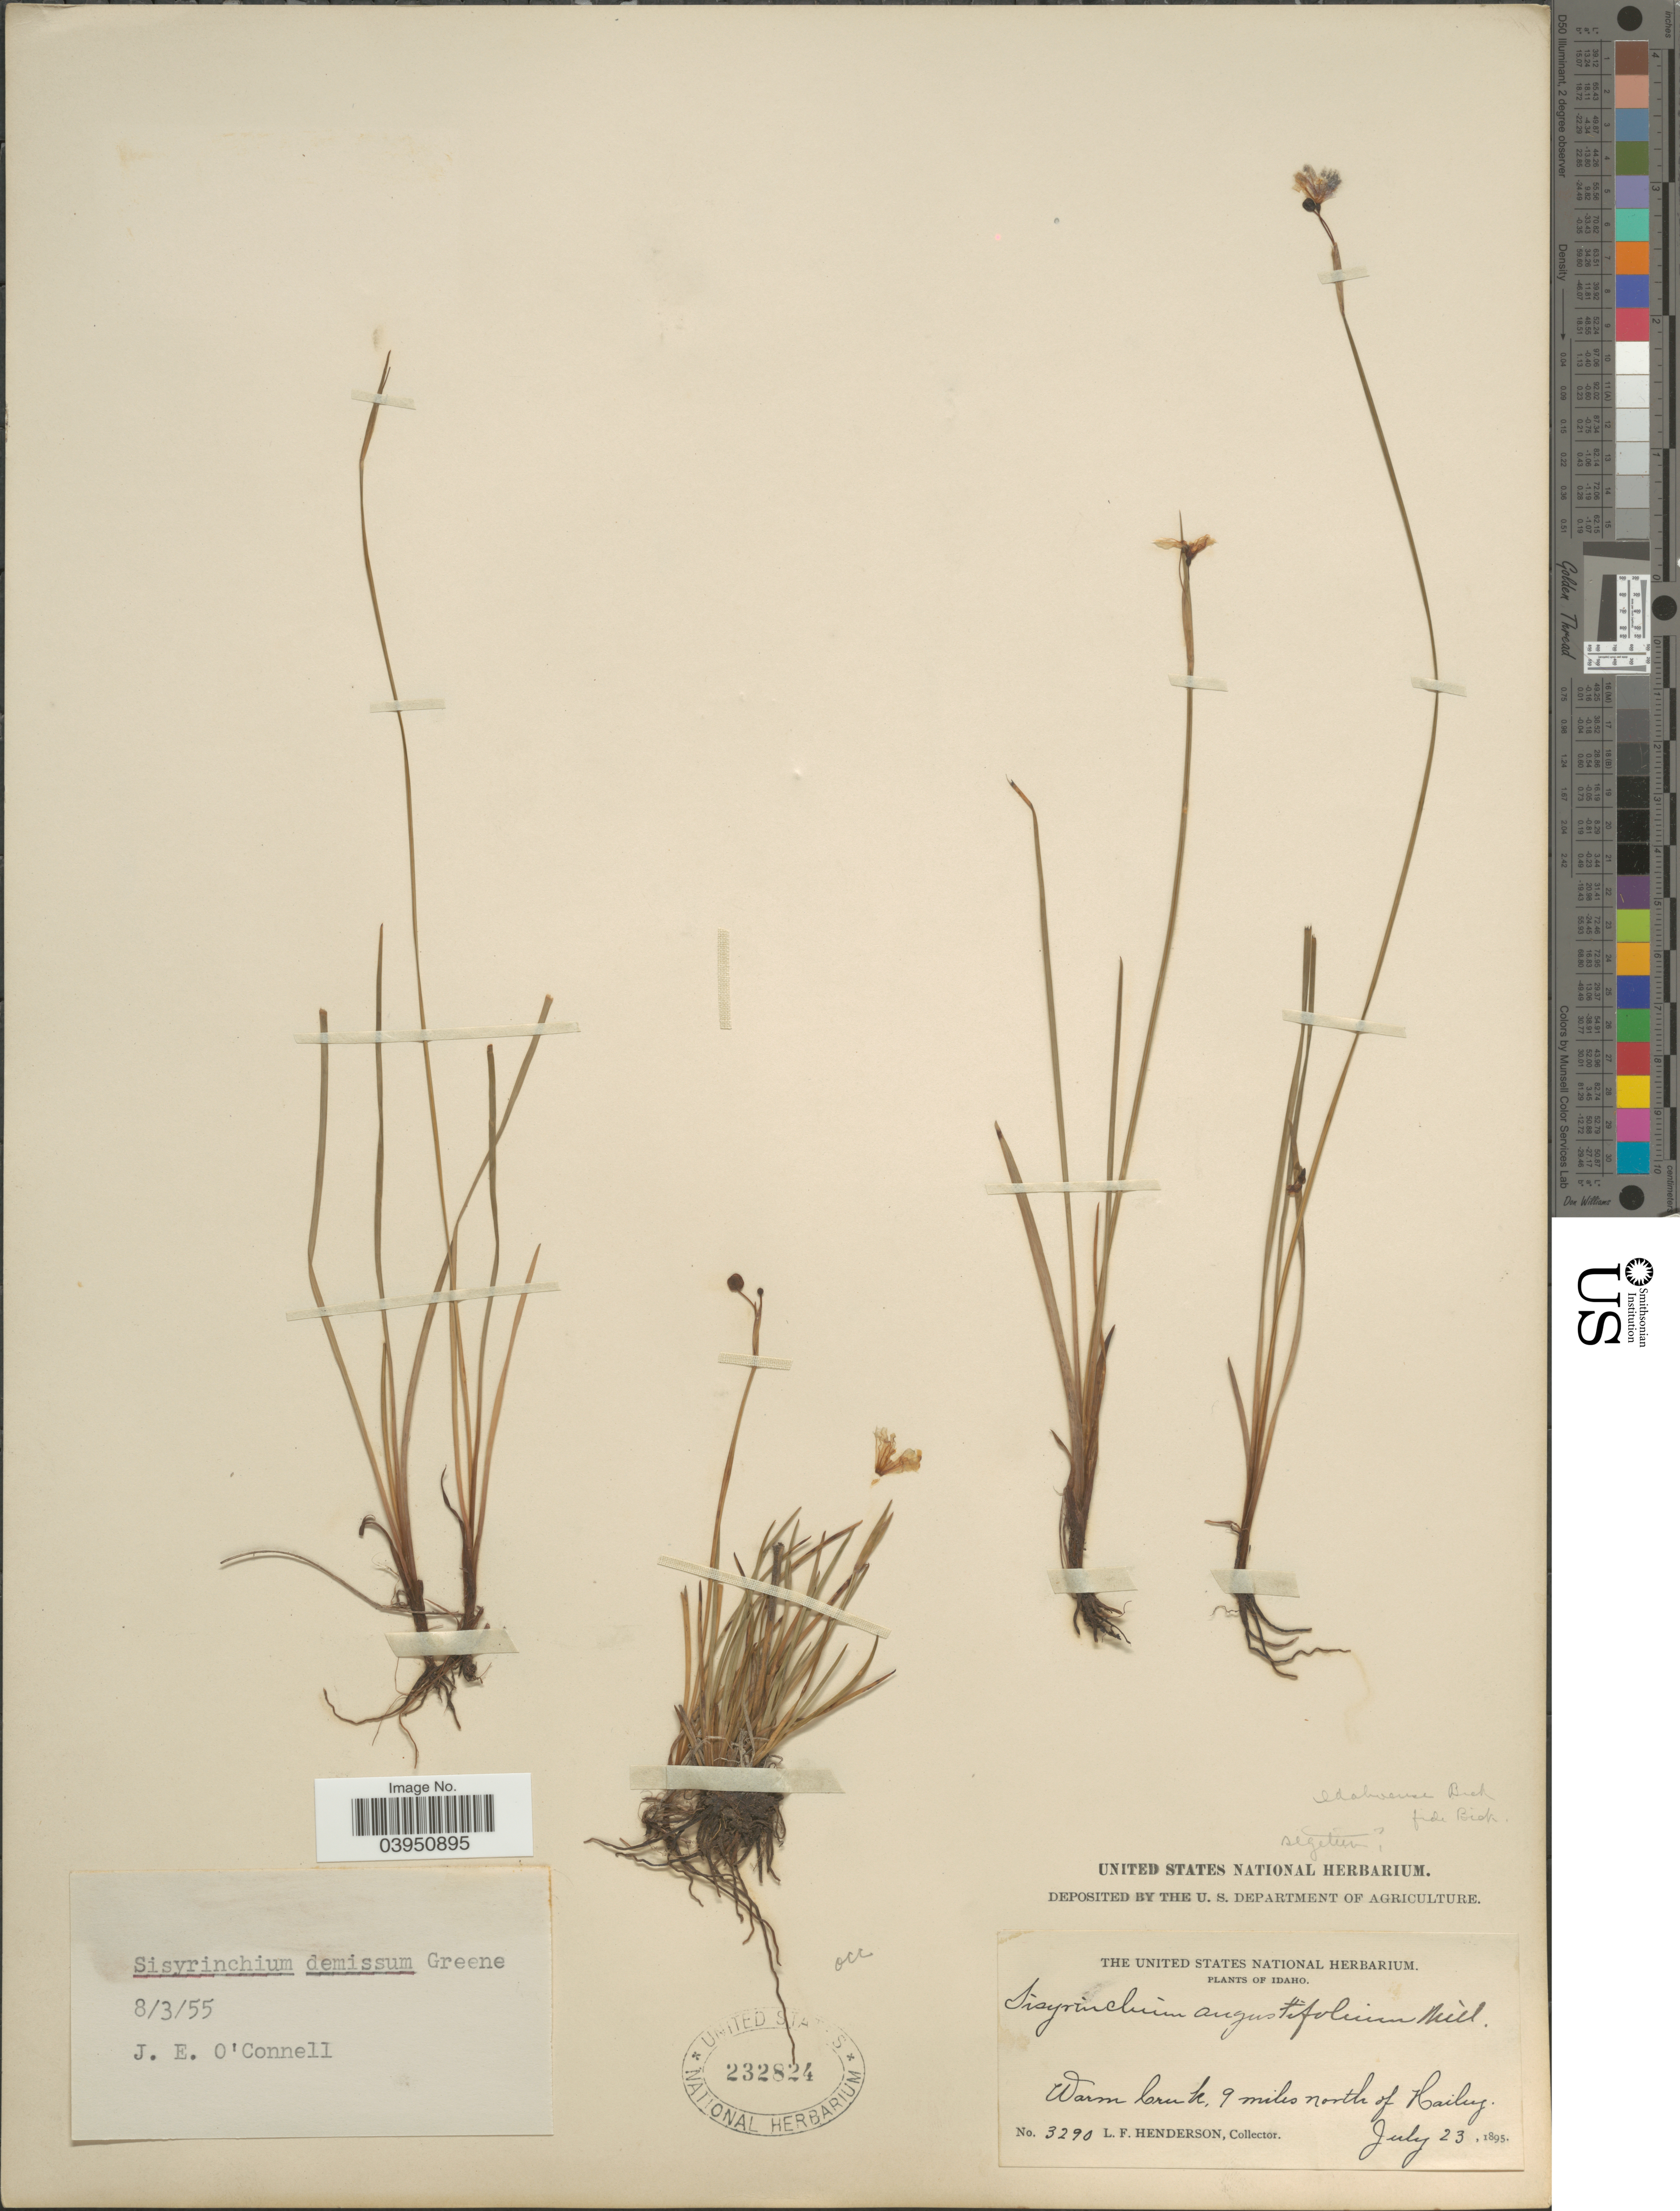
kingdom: Plantae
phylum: Tracheophyta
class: Liliopsida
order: Asparagales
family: Iridaceae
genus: Sisyrinchium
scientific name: Sisyrinchium demissum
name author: Greene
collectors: L. Henderson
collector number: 3290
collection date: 1895-07-23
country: United States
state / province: Idaho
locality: Warm Creek, 9 miles north of Hailey.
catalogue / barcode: US 232824